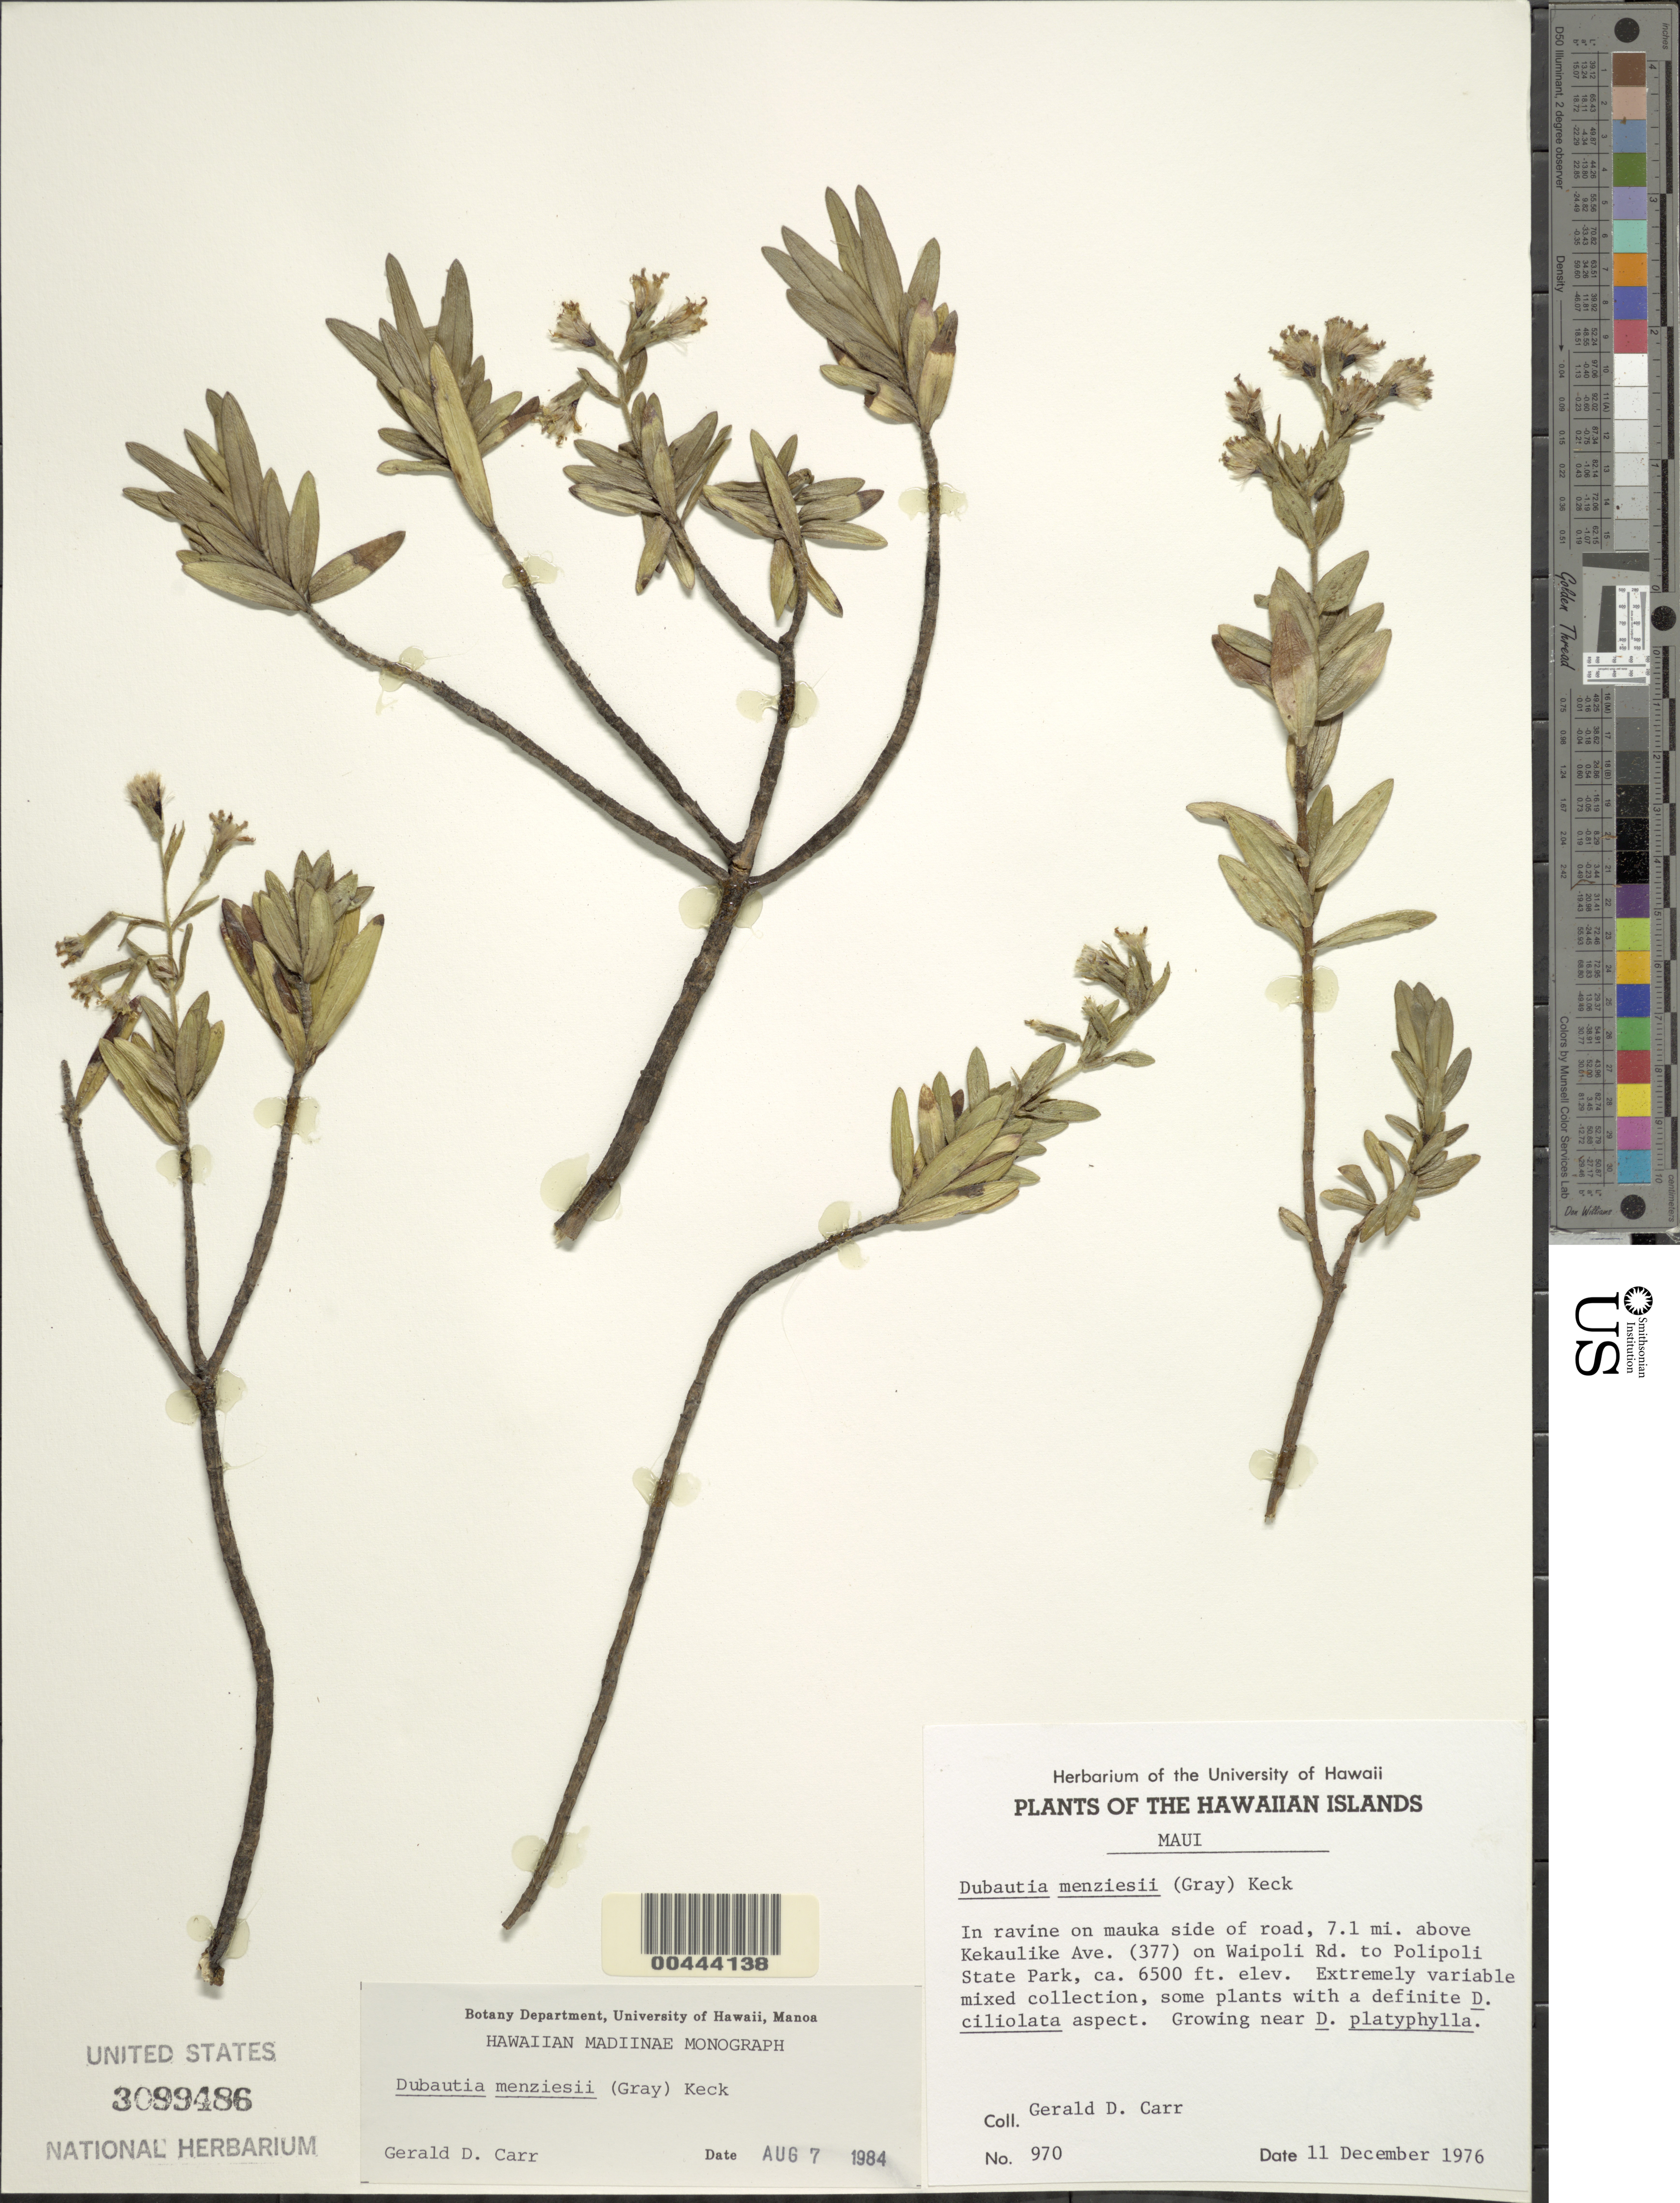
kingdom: Plantae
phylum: Tracheophyta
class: Magnoliopsida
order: Asterales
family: Asteraceae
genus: Dubautia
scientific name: Dubautia menziesii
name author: (A. Gray) D.D. Keck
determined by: Carr, G. D.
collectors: G. D. Carr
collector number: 970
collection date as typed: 11 Dec 1976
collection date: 1976-12-11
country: United States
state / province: Hawaii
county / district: Maui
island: Maui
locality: In ravine on mauka side of road, 7.1 mi above Kekaulike Ave. (377) on Waipoli Rd. to Polipoli State Park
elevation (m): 1981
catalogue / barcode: US 3099486